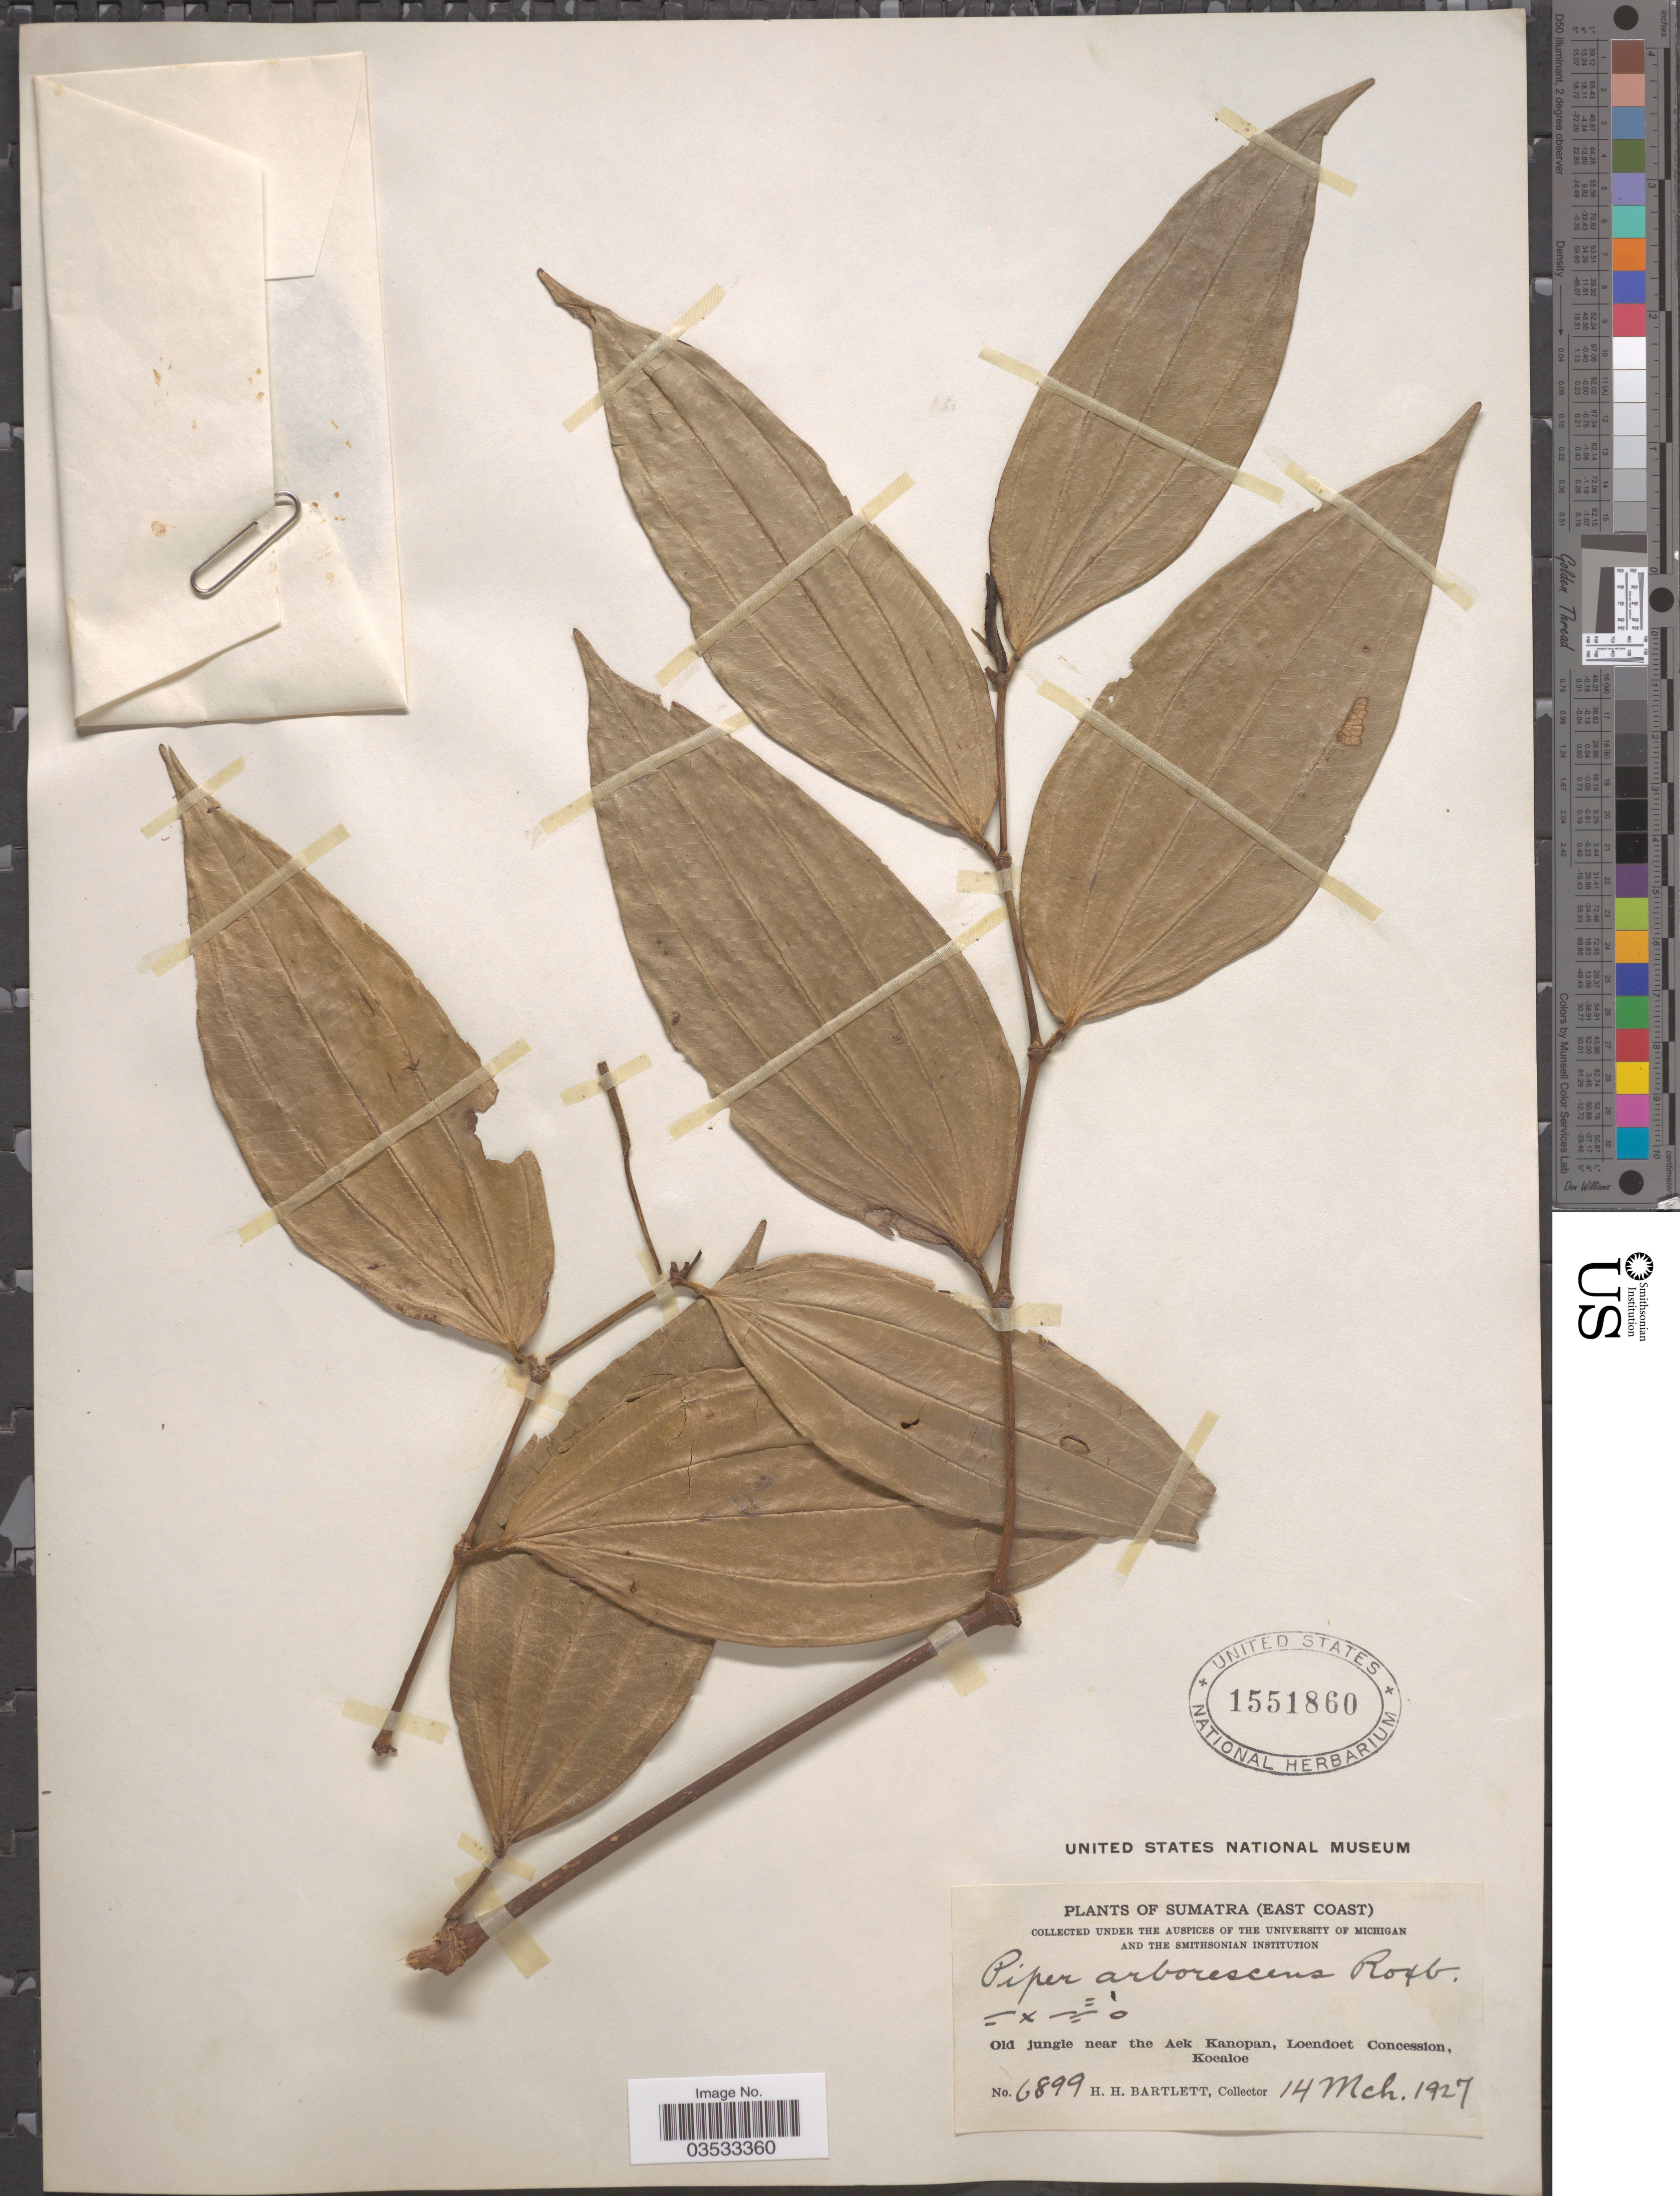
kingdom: Plantae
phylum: Tracheophyta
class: Magnoliopsida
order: Piperales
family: Piperaceae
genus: Piper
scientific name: Piper arborescens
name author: Roxb.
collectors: H. H. Bartlett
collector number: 6899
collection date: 1927-03-14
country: Indonesia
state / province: Sumatra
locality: East Coast. Old jungle near the Aek Kanopan, Loendoet Concession, Koealoe.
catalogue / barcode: US 1551860